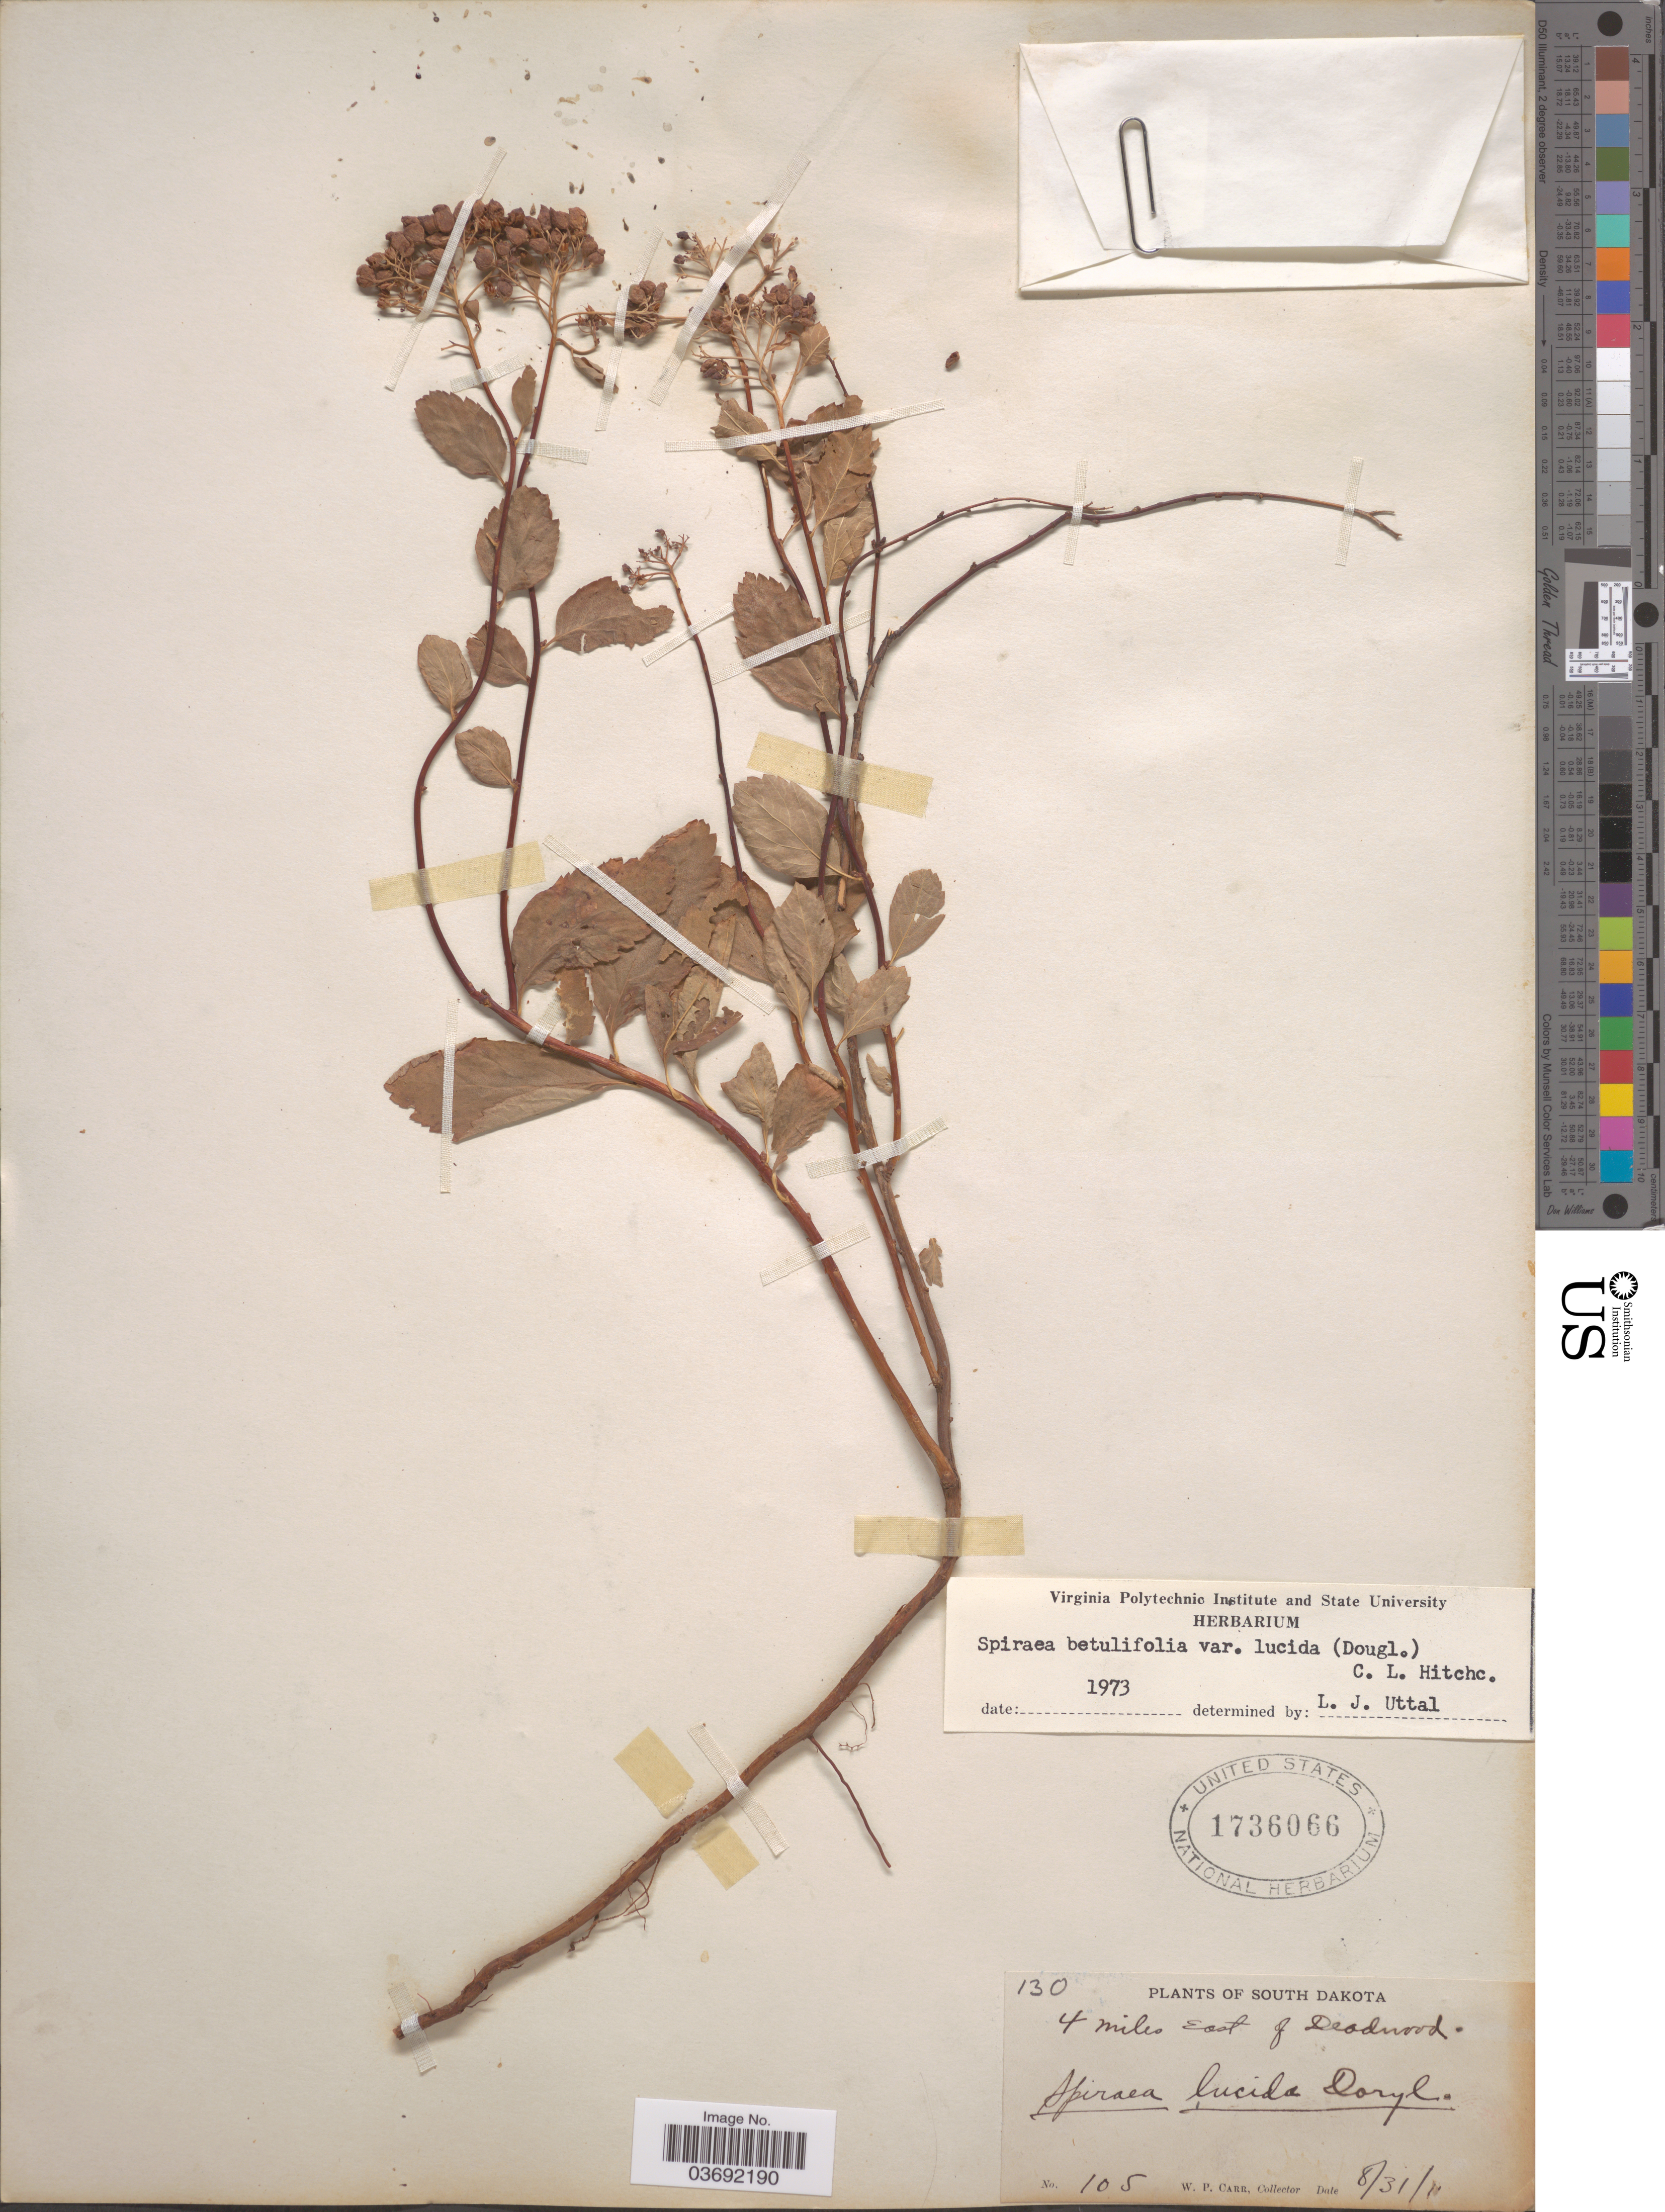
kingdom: Plantae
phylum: Tracheophyta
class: Magnoliopsida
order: Rosales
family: Rosaceae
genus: Spiraea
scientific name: Spiraea betulifolia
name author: Pall.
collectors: W. Carr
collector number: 105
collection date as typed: Transcribed d/m/y: 31/8/11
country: United States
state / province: South Dakota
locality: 4 miles east of Deadwood.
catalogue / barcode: US 1736066